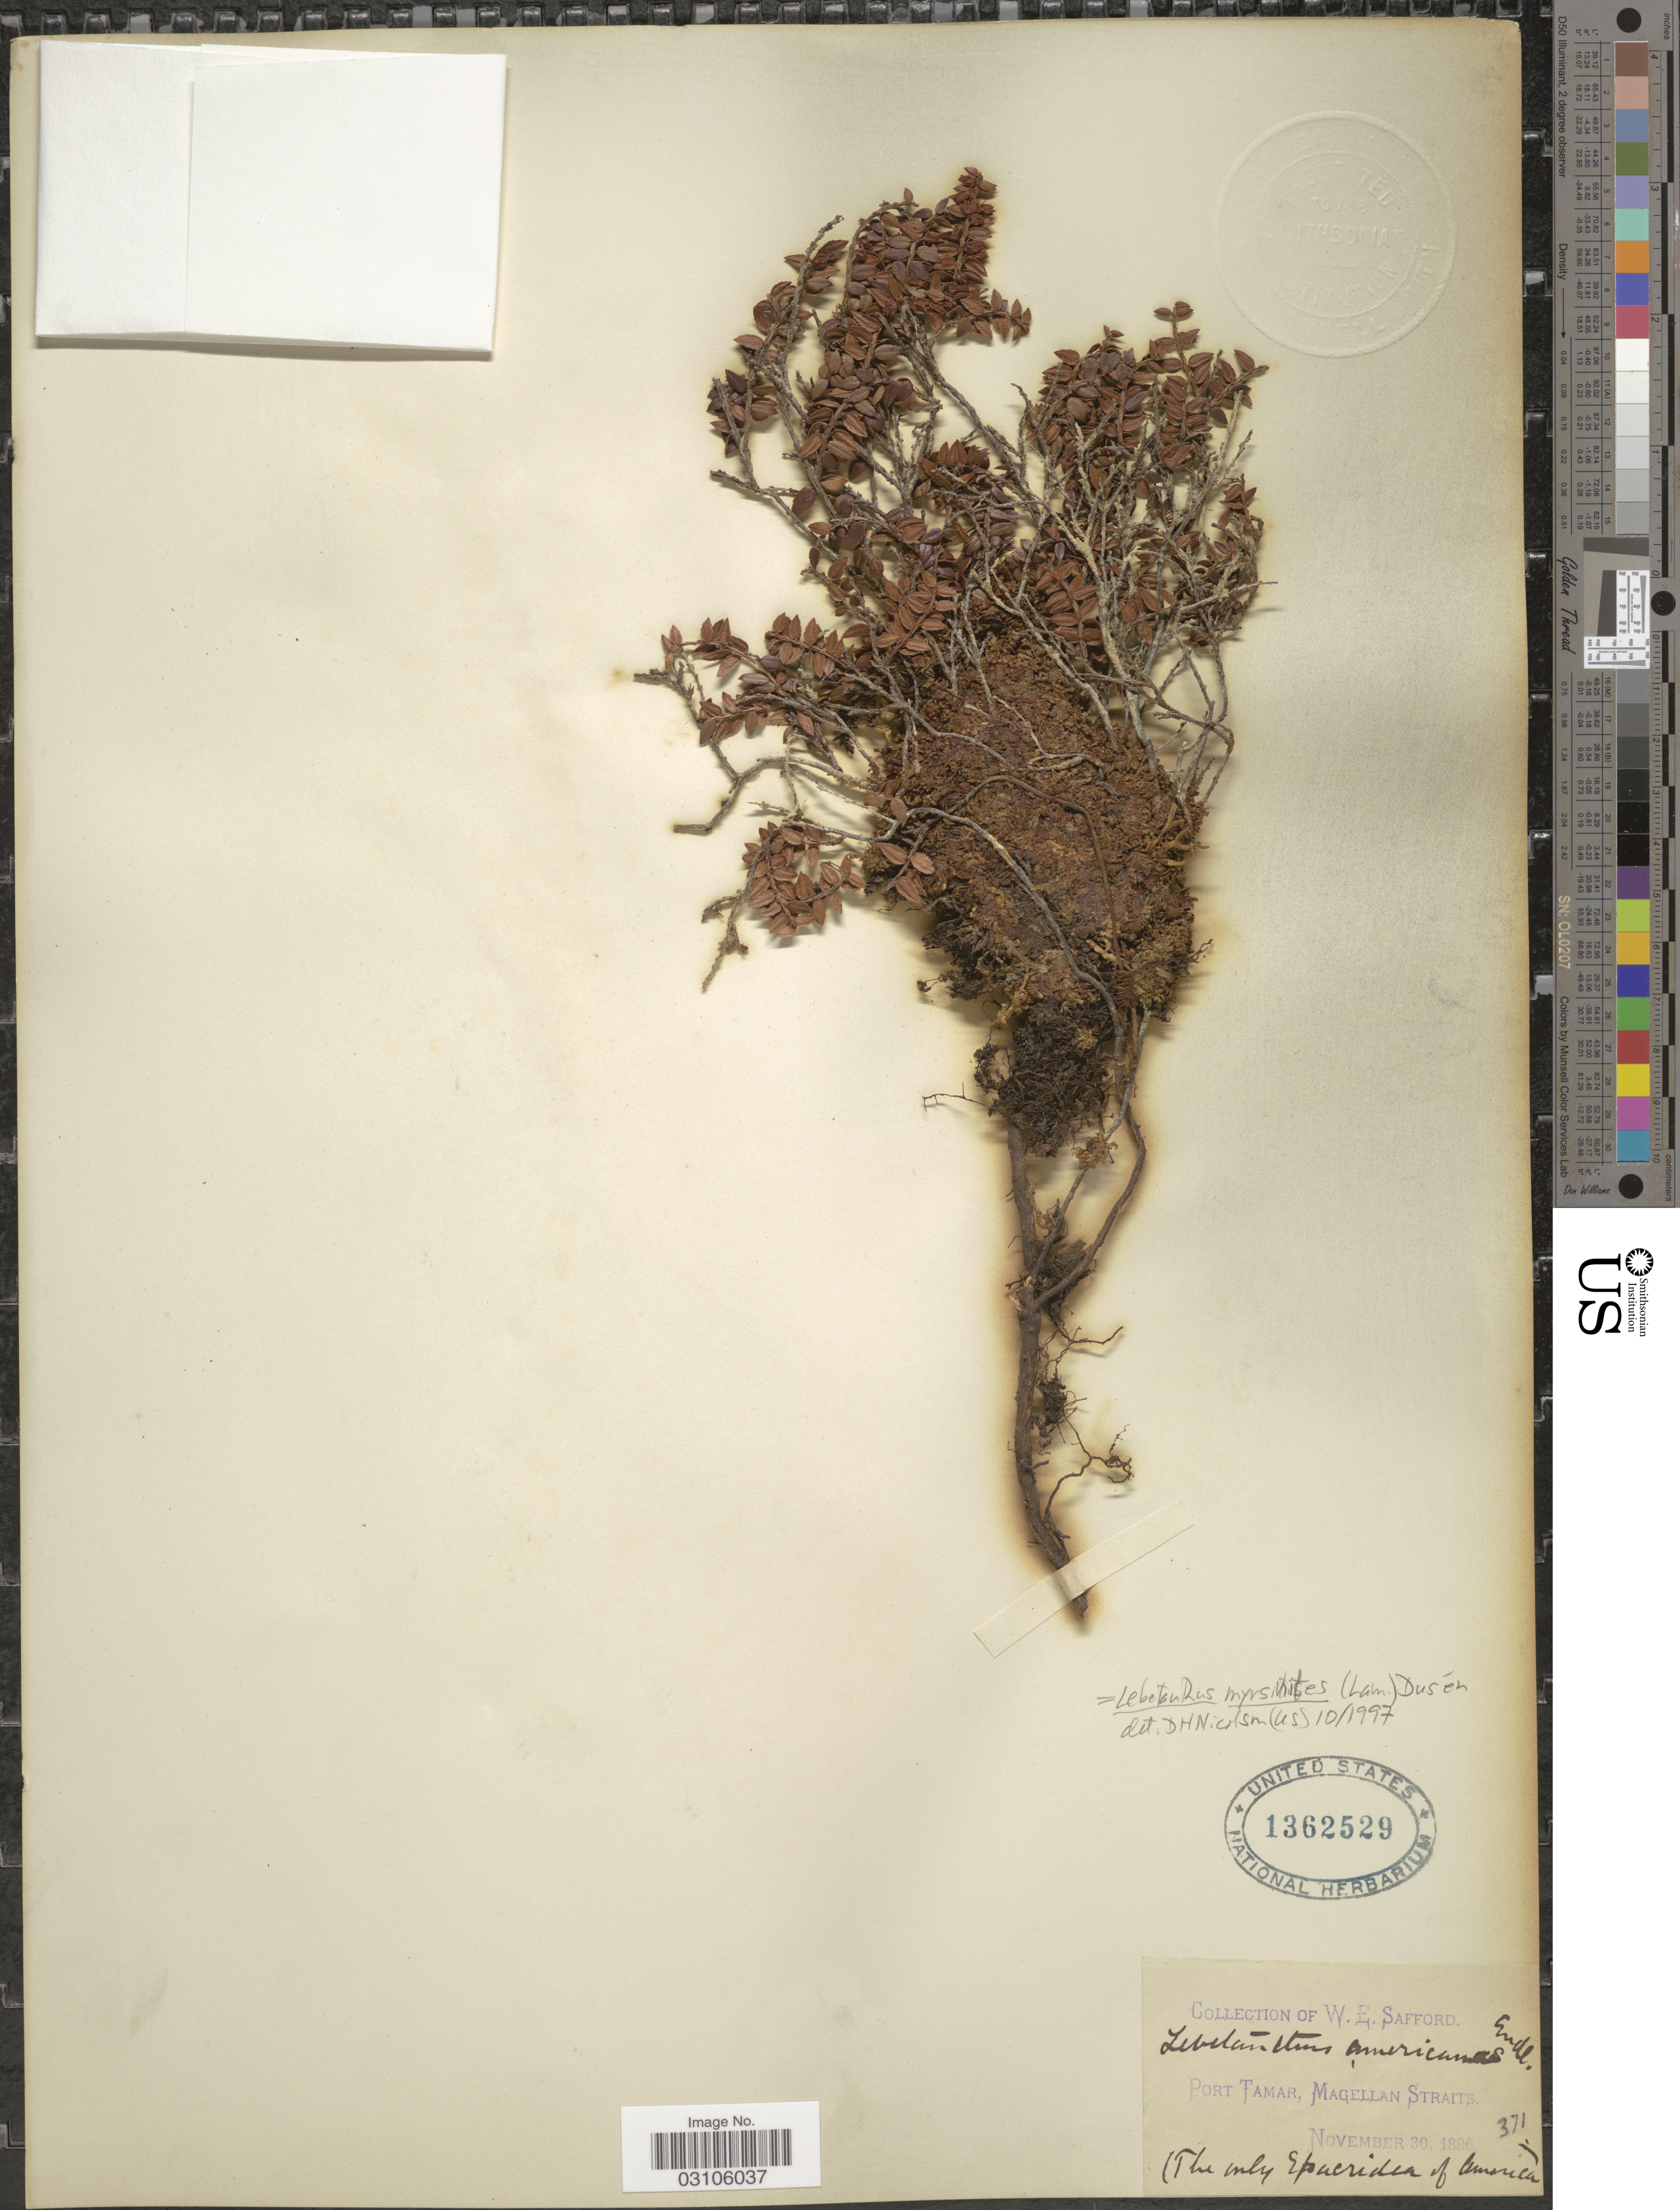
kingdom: Plantae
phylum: Tracheophyta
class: Magnoliopsida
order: Ericales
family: Ericaceae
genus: Lebetanthus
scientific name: Lebetanthus myrsinites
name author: (Lam.) Dusén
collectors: W. E. Safford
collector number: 371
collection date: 1886-11-30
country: Chile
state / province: Magallanes y de la Antártica Chilena (XII)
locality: Port Tamar, Magellan Straits.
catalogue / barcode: US 1362529